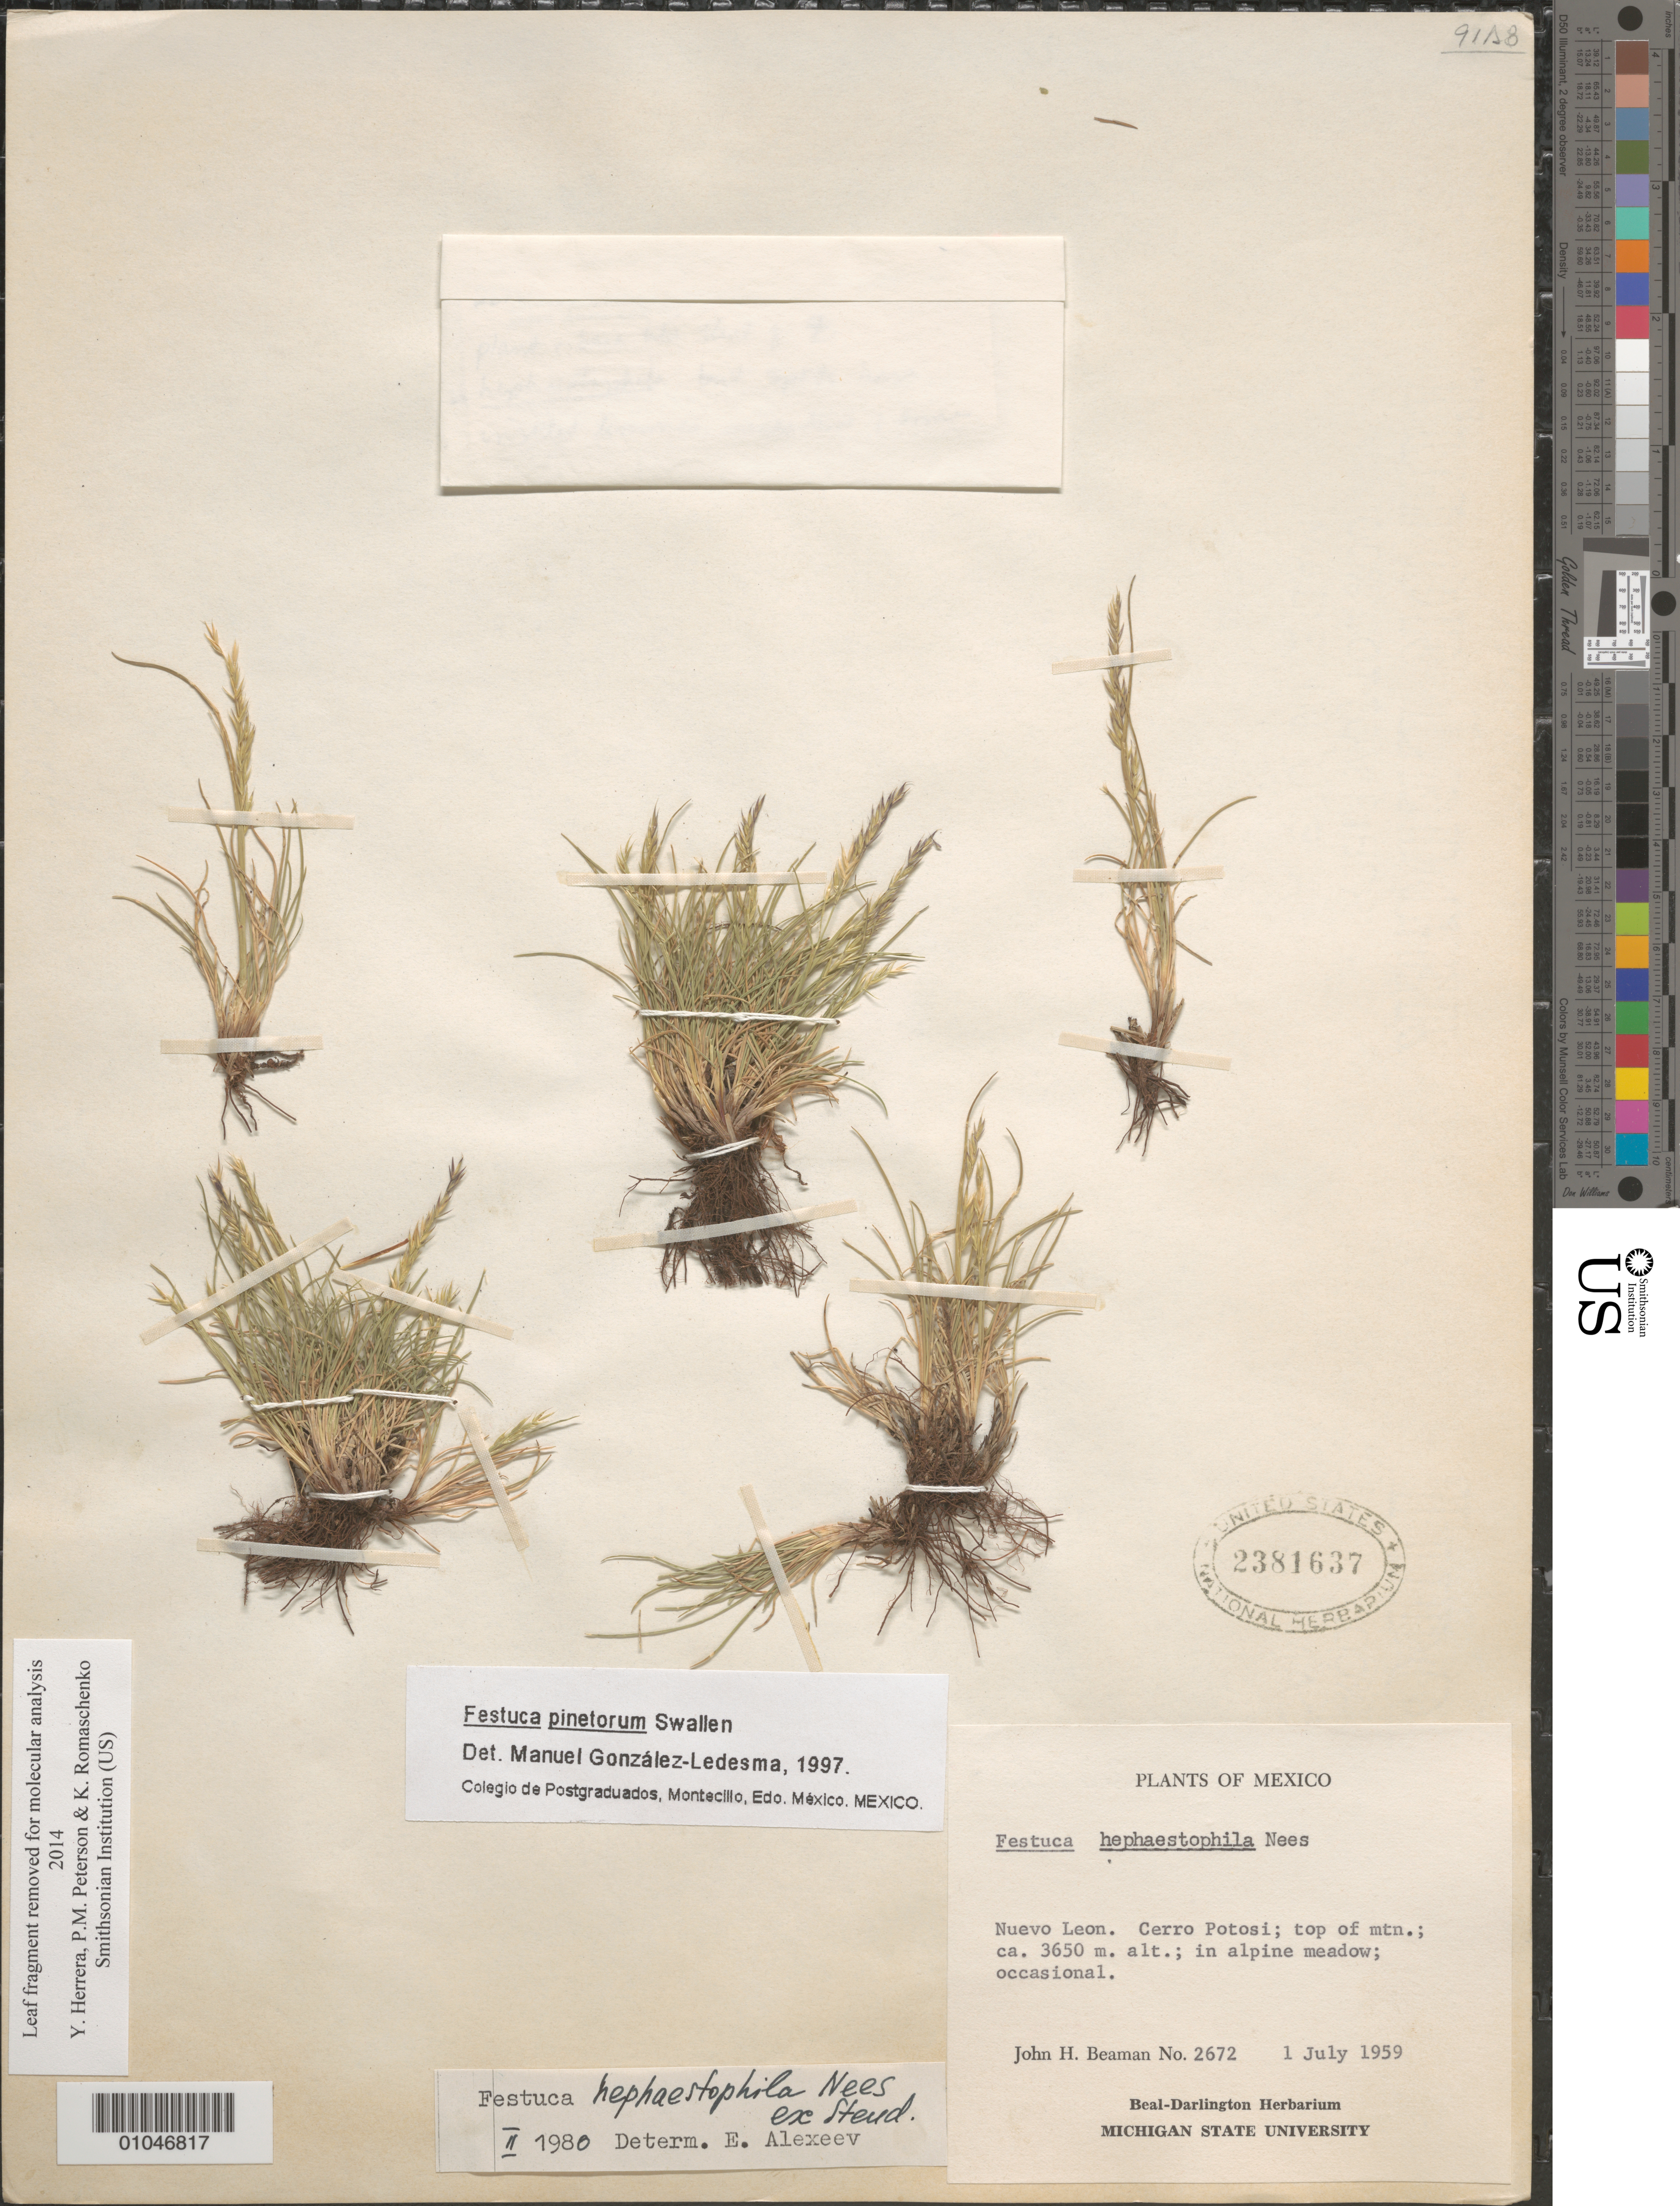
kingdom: Plantae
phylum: Tracheophyta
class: Liliopsida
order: Poales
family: Poaceae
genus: Festuca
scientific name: Festuca pinetorum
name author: Swallen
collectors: J. H. Beaman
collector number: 2672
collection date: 1959-07-01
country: Mexico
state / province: Nuevo León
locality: Top of mtn., Cerro Potosi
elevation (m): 3650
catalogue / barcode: US 2381637